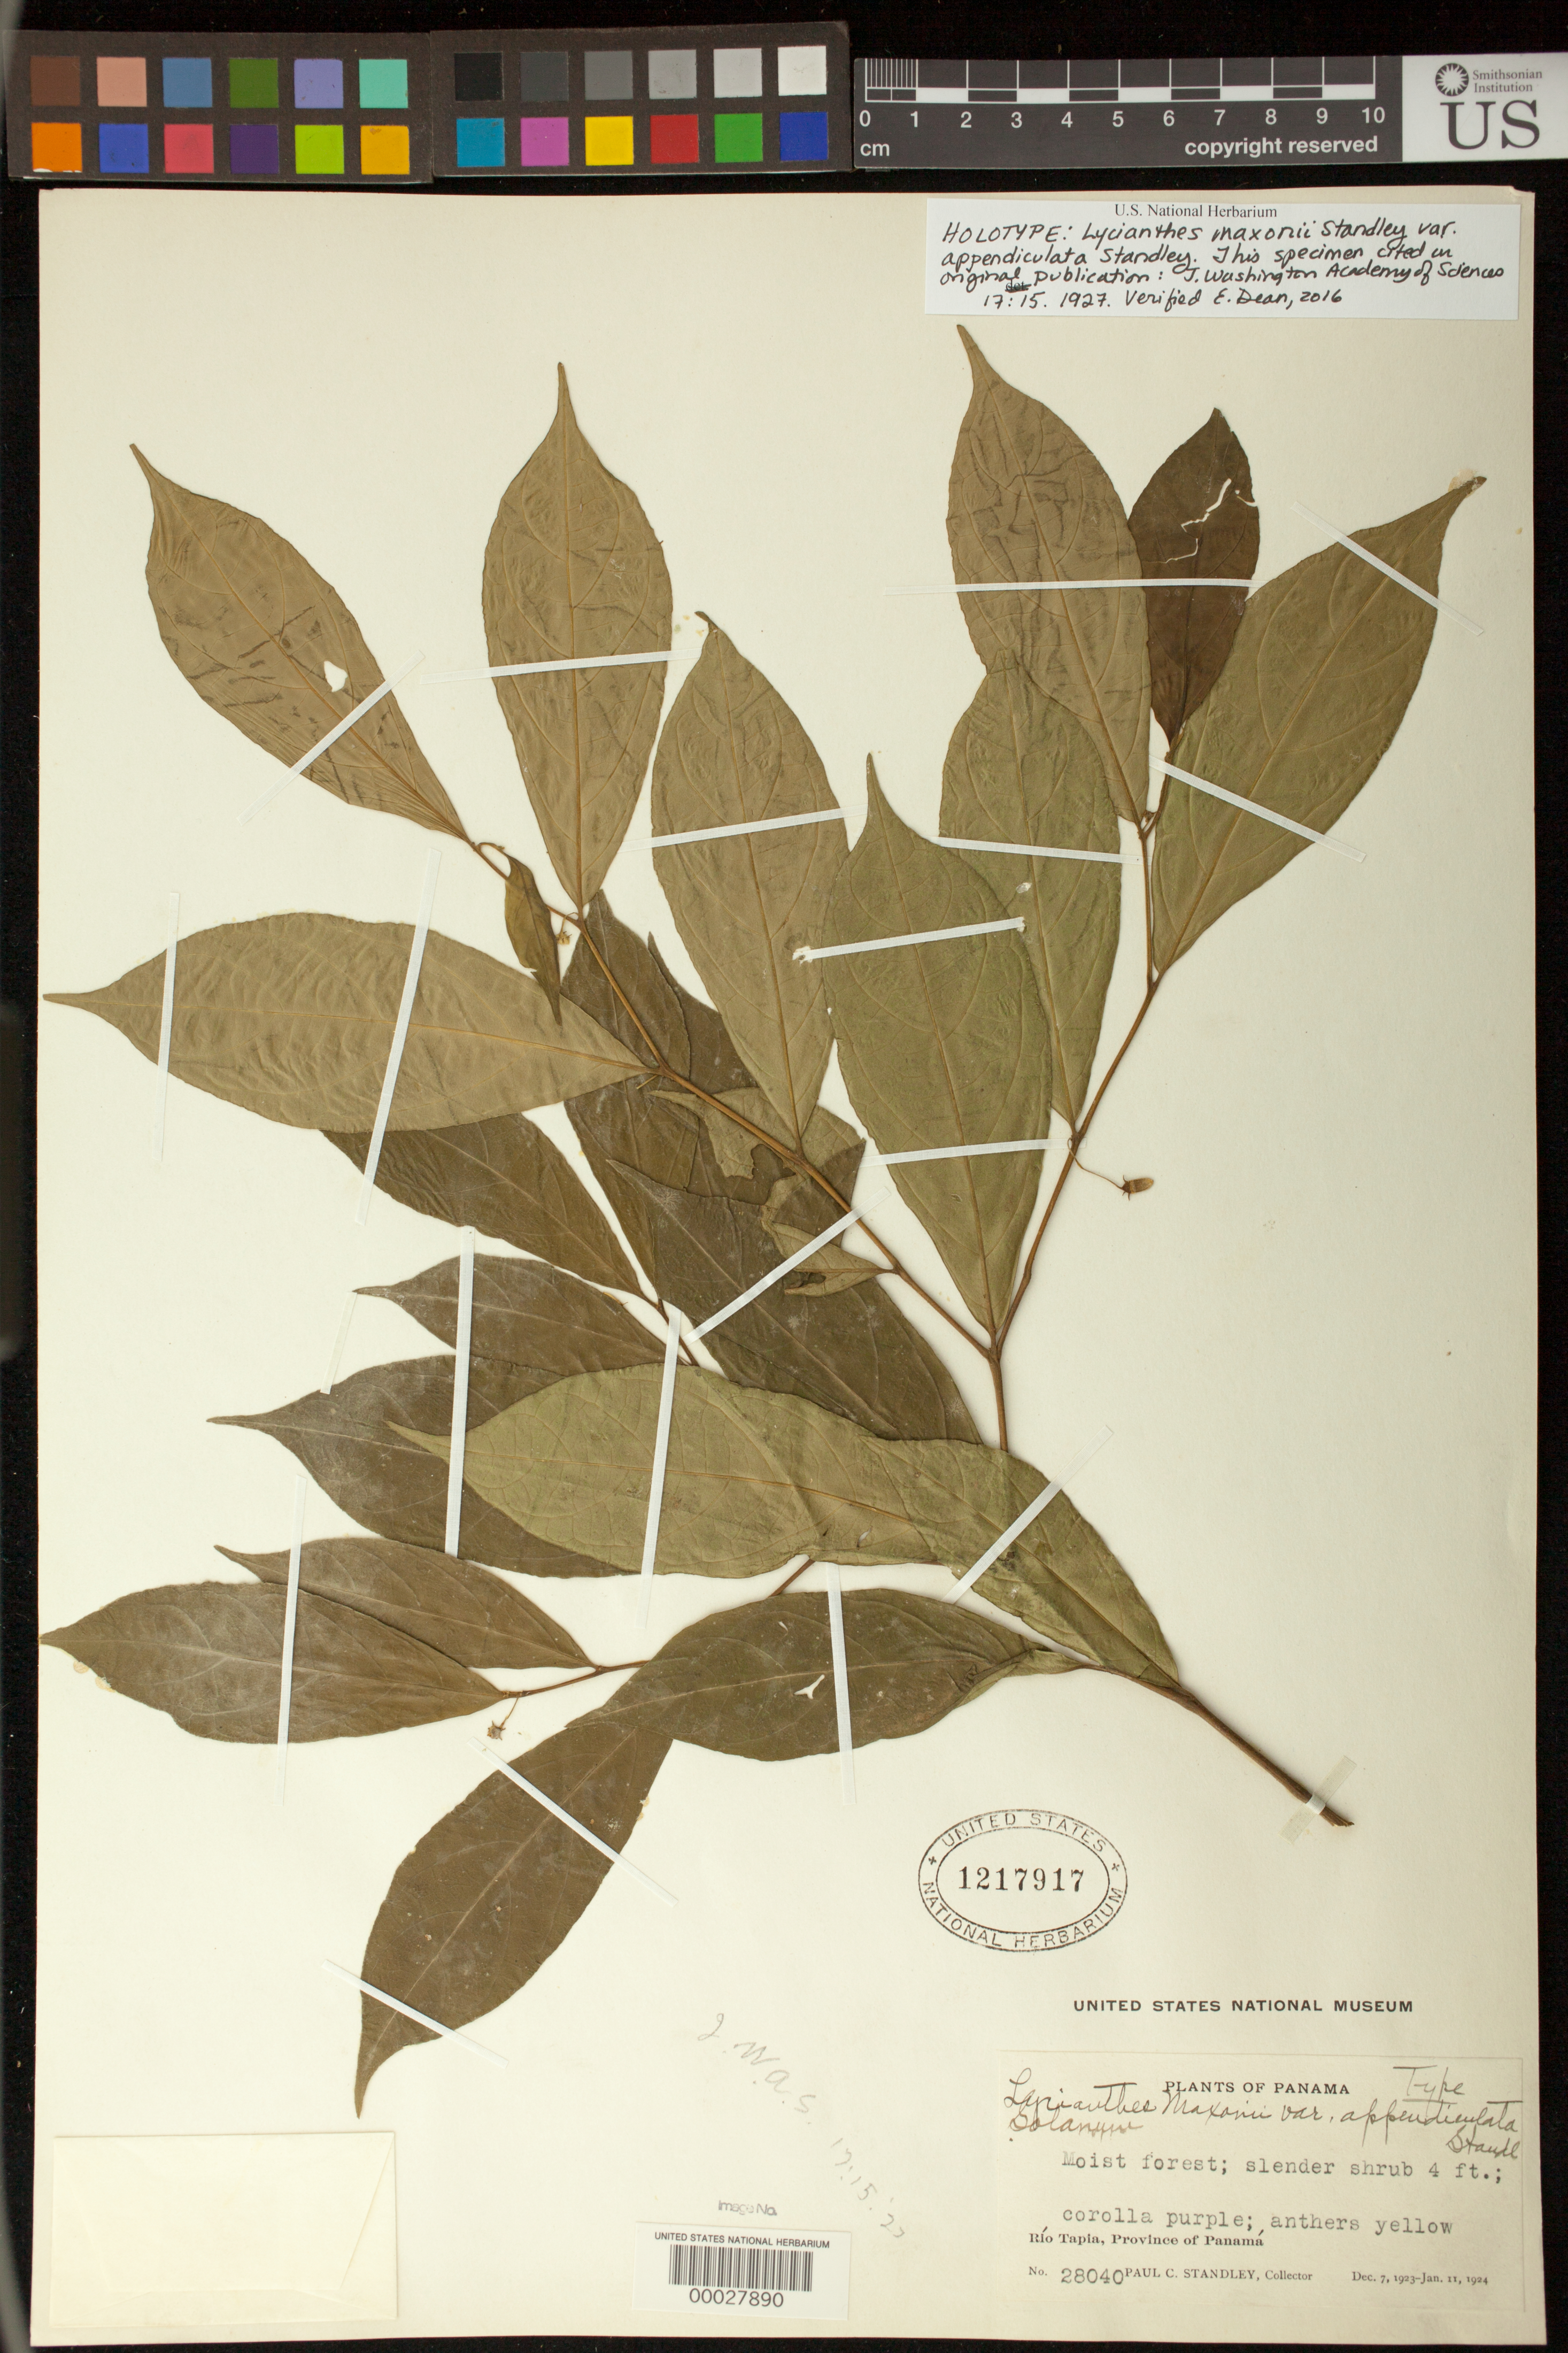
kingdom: Plantae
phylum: Tracheophyta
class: Magnoliopsida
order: Solanales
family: Solanaceae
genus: Lycianthes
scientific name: Lycianthes maxonii var. appendiculata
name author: Standl.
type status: Holotype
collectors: P. C. Standley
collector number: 28040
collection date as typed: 07 Dec 1923 to 11 Jan 1924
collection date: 1923-12-07/1924-01-11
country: Panama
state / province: Panamá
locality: Rio Tapia.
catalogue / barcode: US 1217917